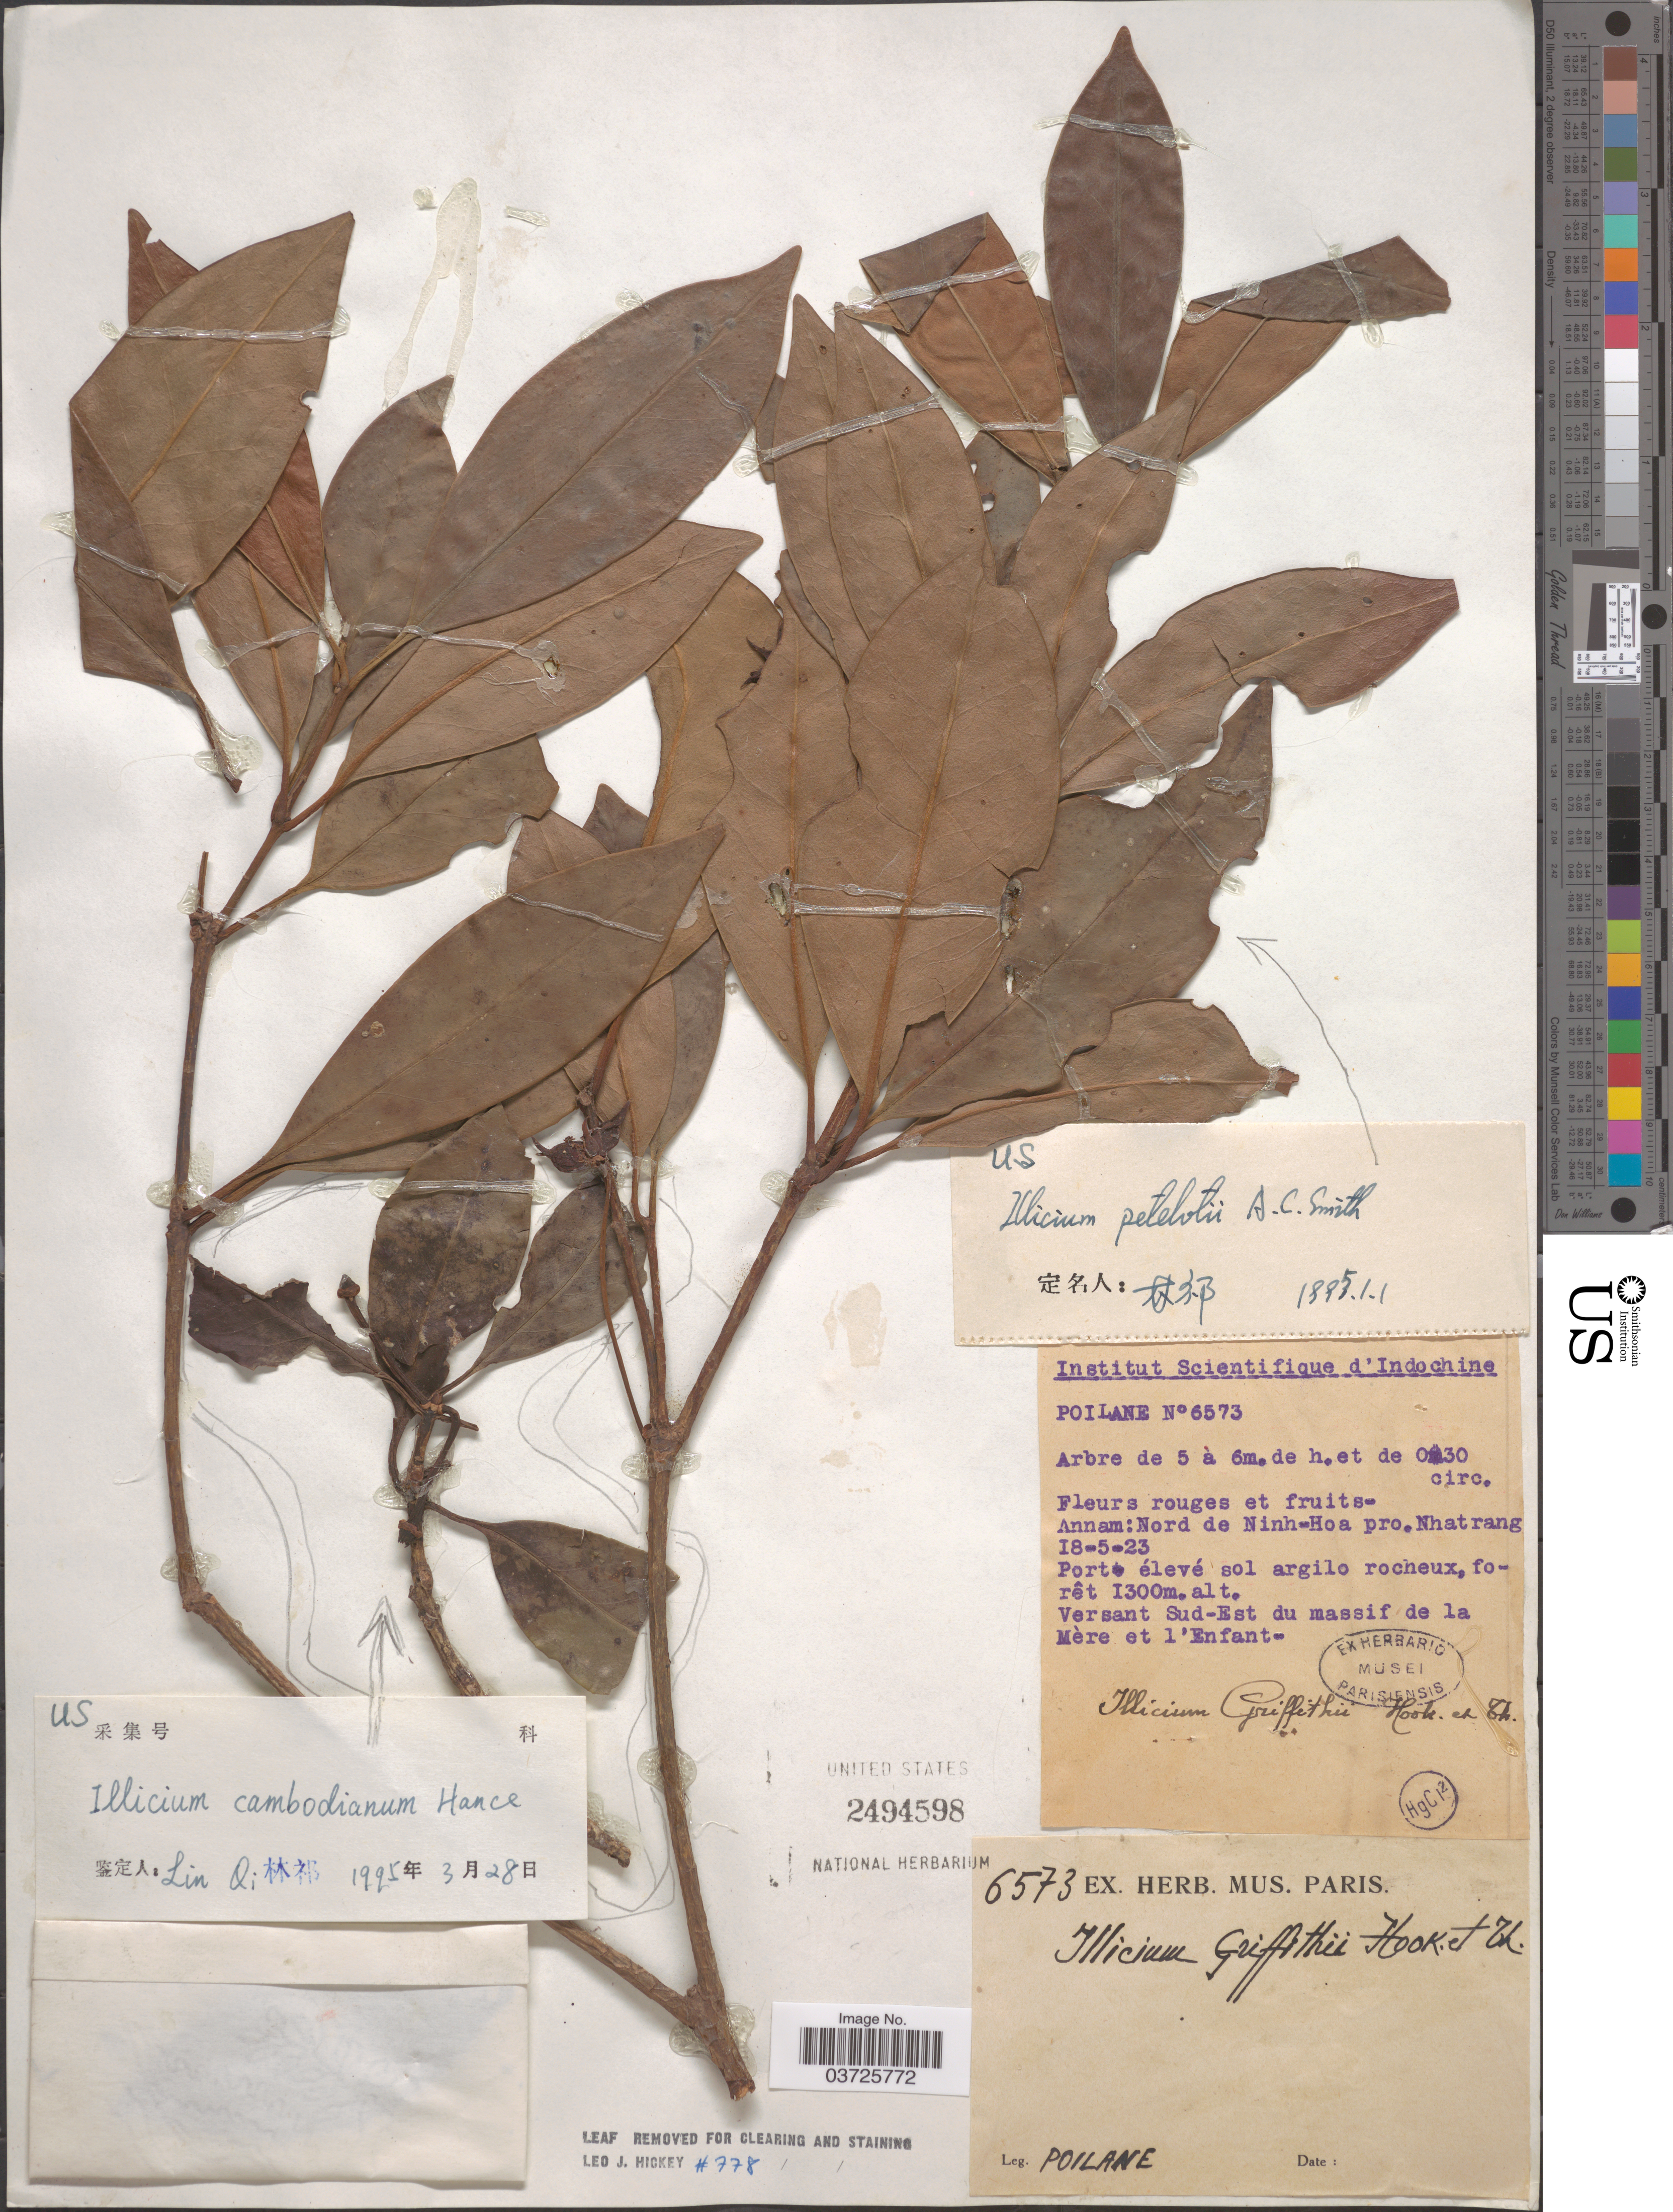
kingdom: Plantae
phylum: Tracheophyta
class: Magnoliopsida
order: Austrobaileyales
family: Schisandraceae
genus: Illicium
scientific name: Illicium petelotii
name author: A.C. Sm.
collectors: -. Poilane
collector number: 6573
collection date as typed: Transcribed d/m/y: 18/5/23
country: Vietnam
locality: Annam: Nord de Ninh-Hoa pro. Nhatrang. Versant Sud-Est du massif de la Mère et l'Enfant-.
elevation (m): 1300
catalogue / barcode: US 2494598